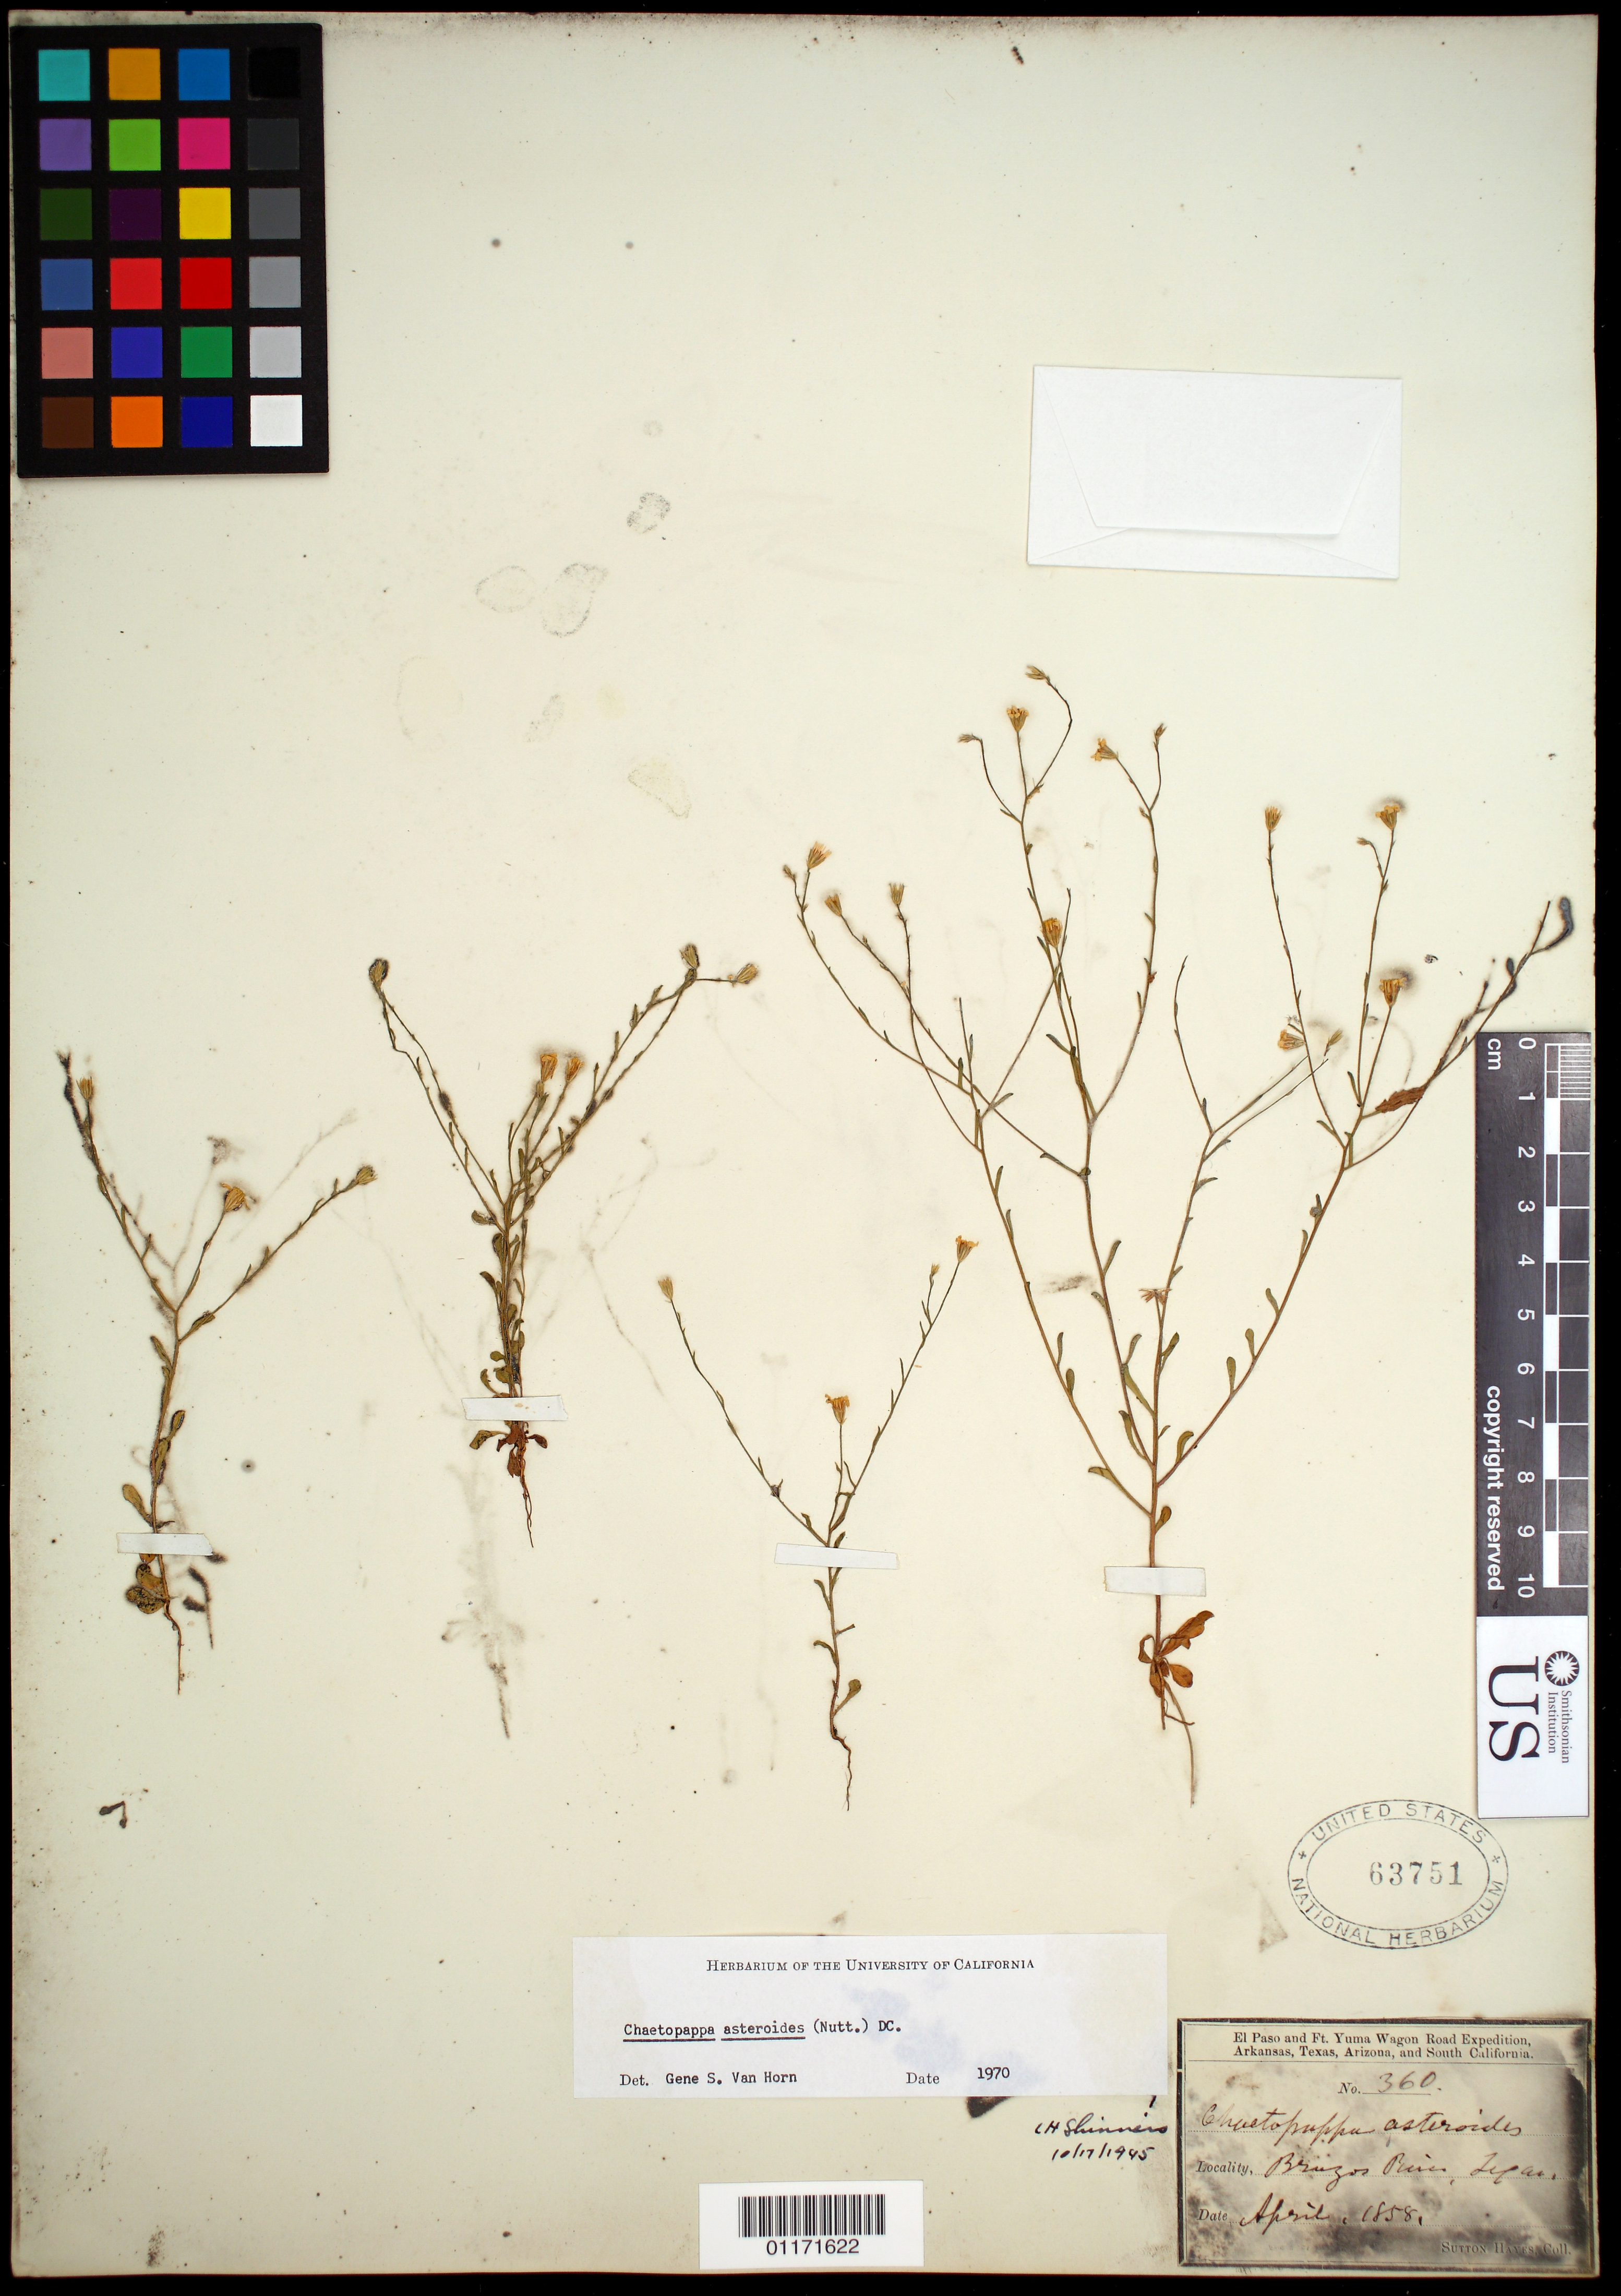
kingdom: Plantae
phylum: Tracheophyta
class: Magnoliopsida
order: Asterales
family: Asteraceae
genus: Chaetopappa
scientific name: Chaetopappa asteroides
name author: (Nutt.) DC.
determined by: Van Horn, G. S.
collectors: S. Hayes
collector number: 360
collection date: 1858-04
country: United States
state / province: Texas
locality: Brazos River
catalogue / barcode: US 63751